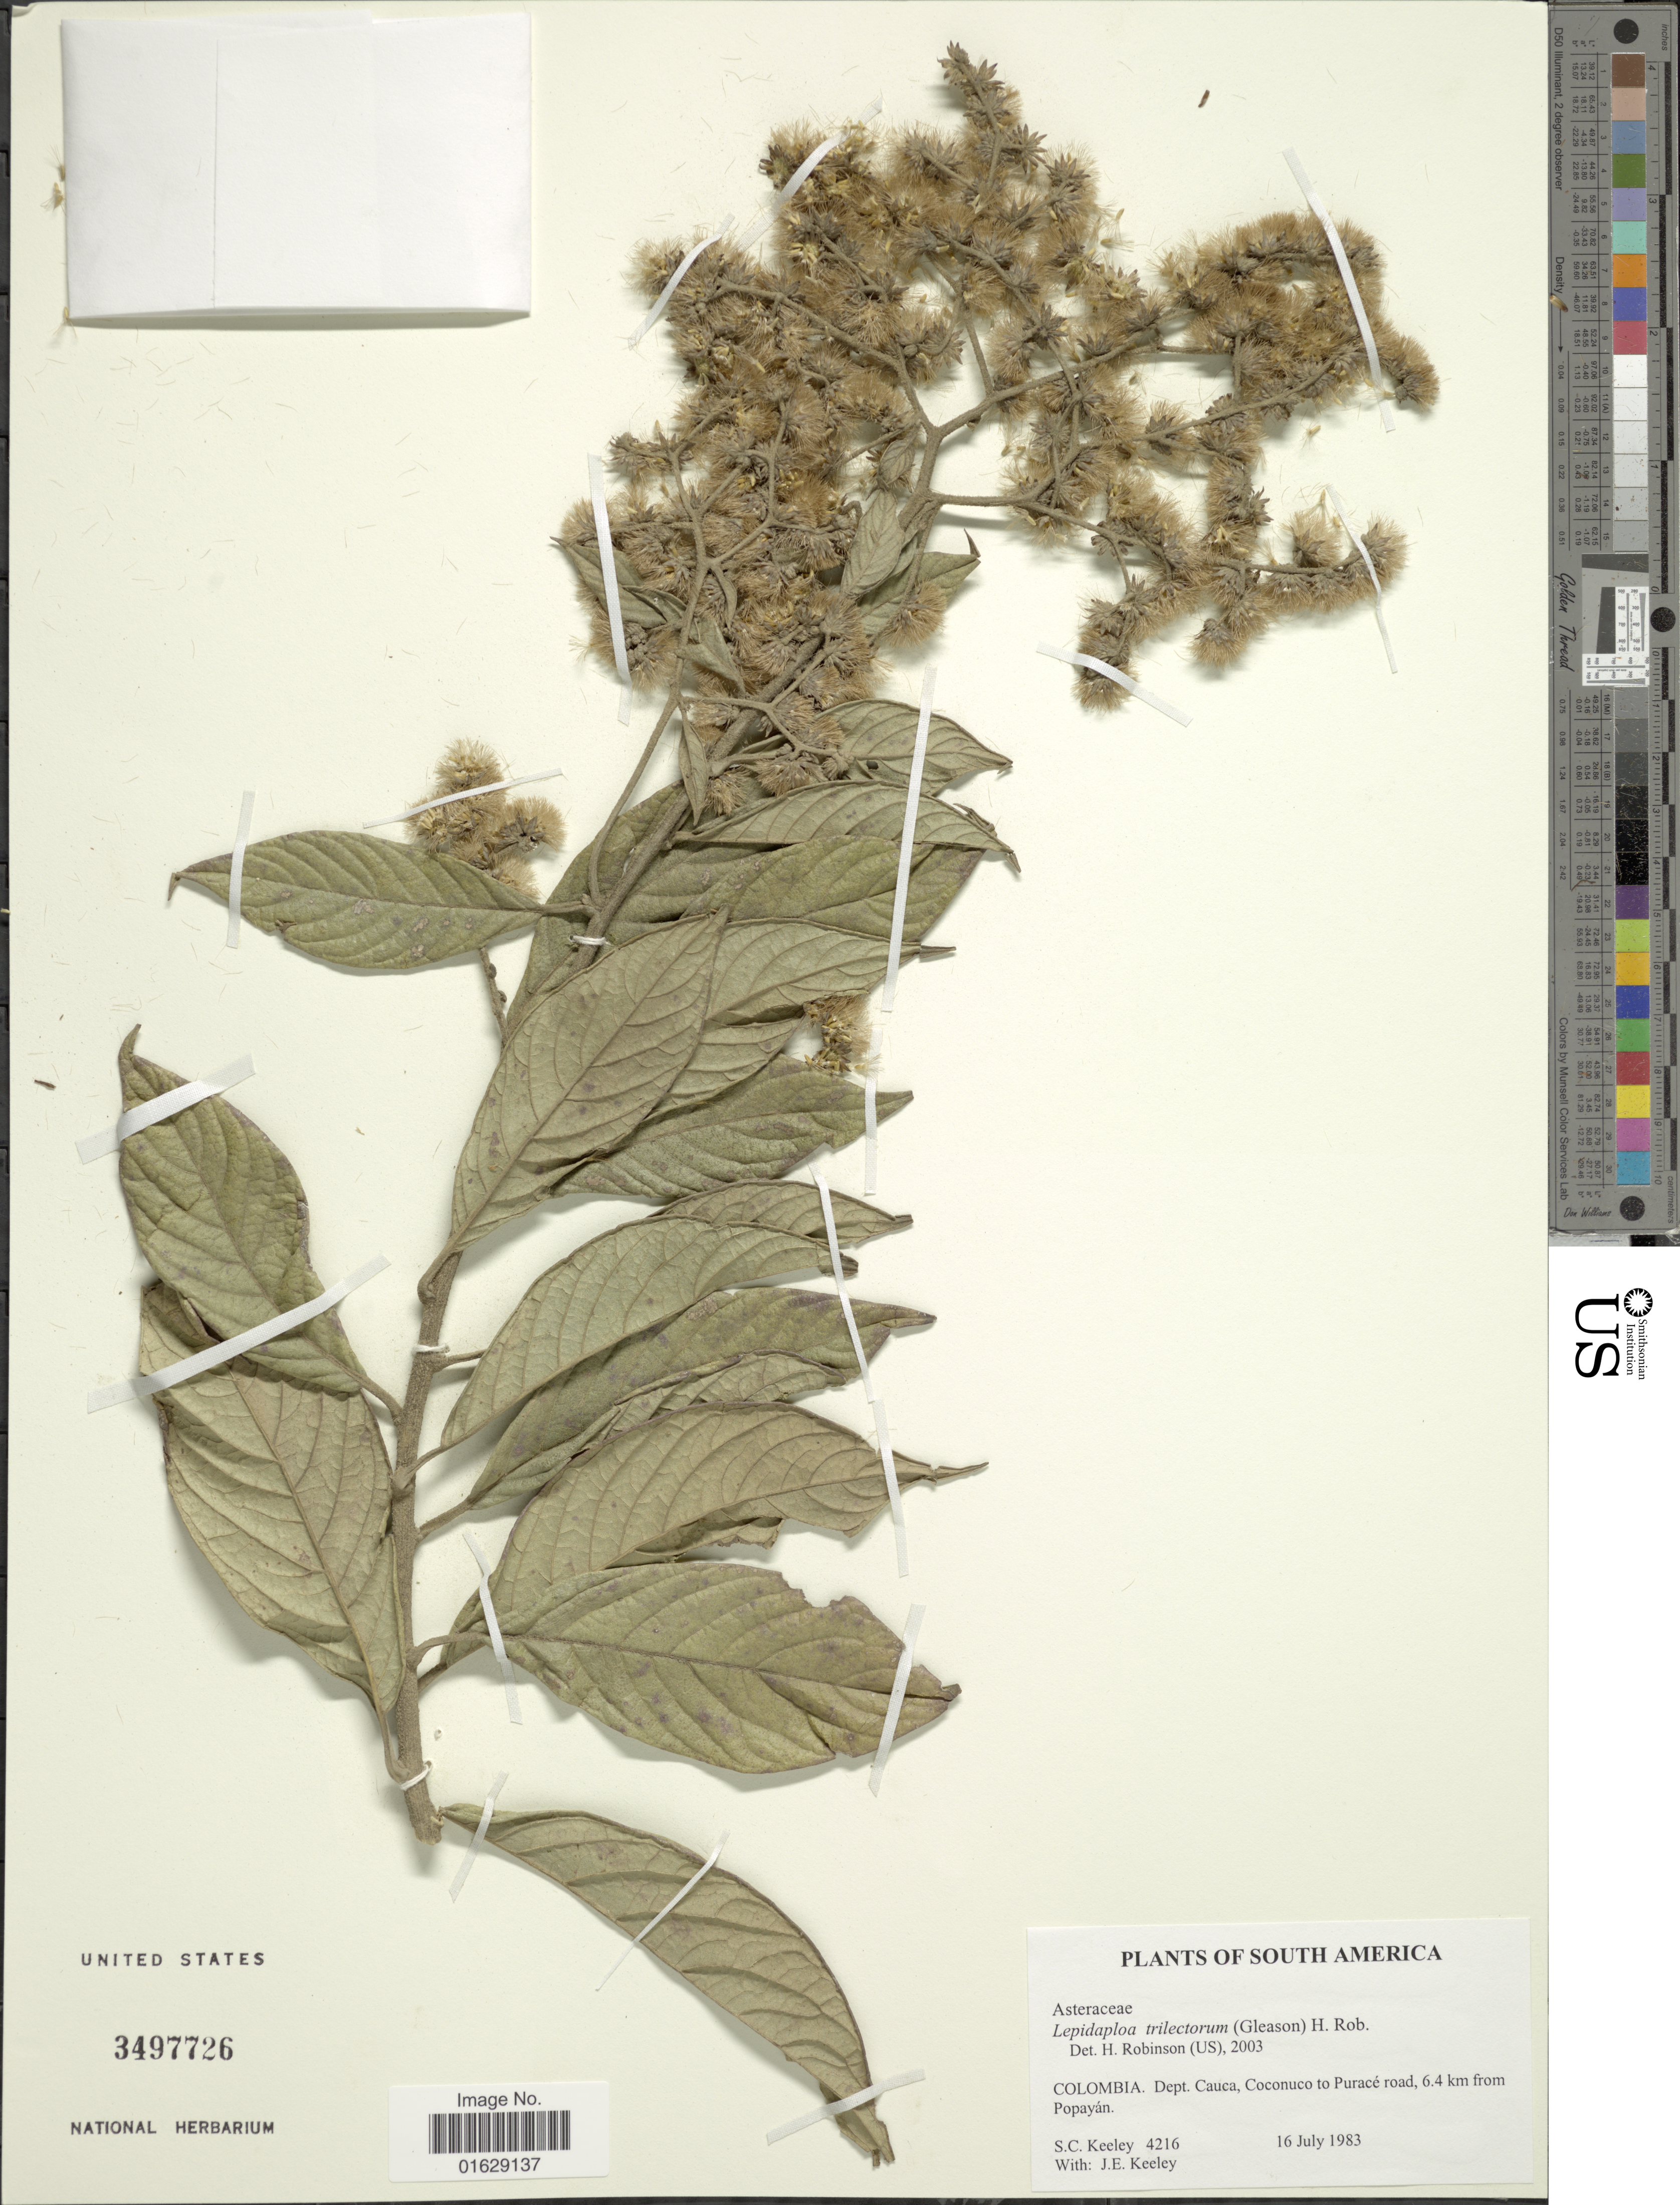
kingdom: Plantae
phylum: Tracheophyta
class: Magnoliopsida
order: Asterales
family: Asteraceae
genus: Lepidaploa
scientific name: Lepidaploa trilectorum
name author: (Gleason) H. Rob.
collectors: S. C. Keeley & J. E. Keeley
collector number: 4216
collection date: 1983-07-16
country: Colombia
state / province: Cauca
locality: Dept. Cauca, Coconuco to Purace road, 6.4 km from Popayan.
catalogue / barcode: US 3497726